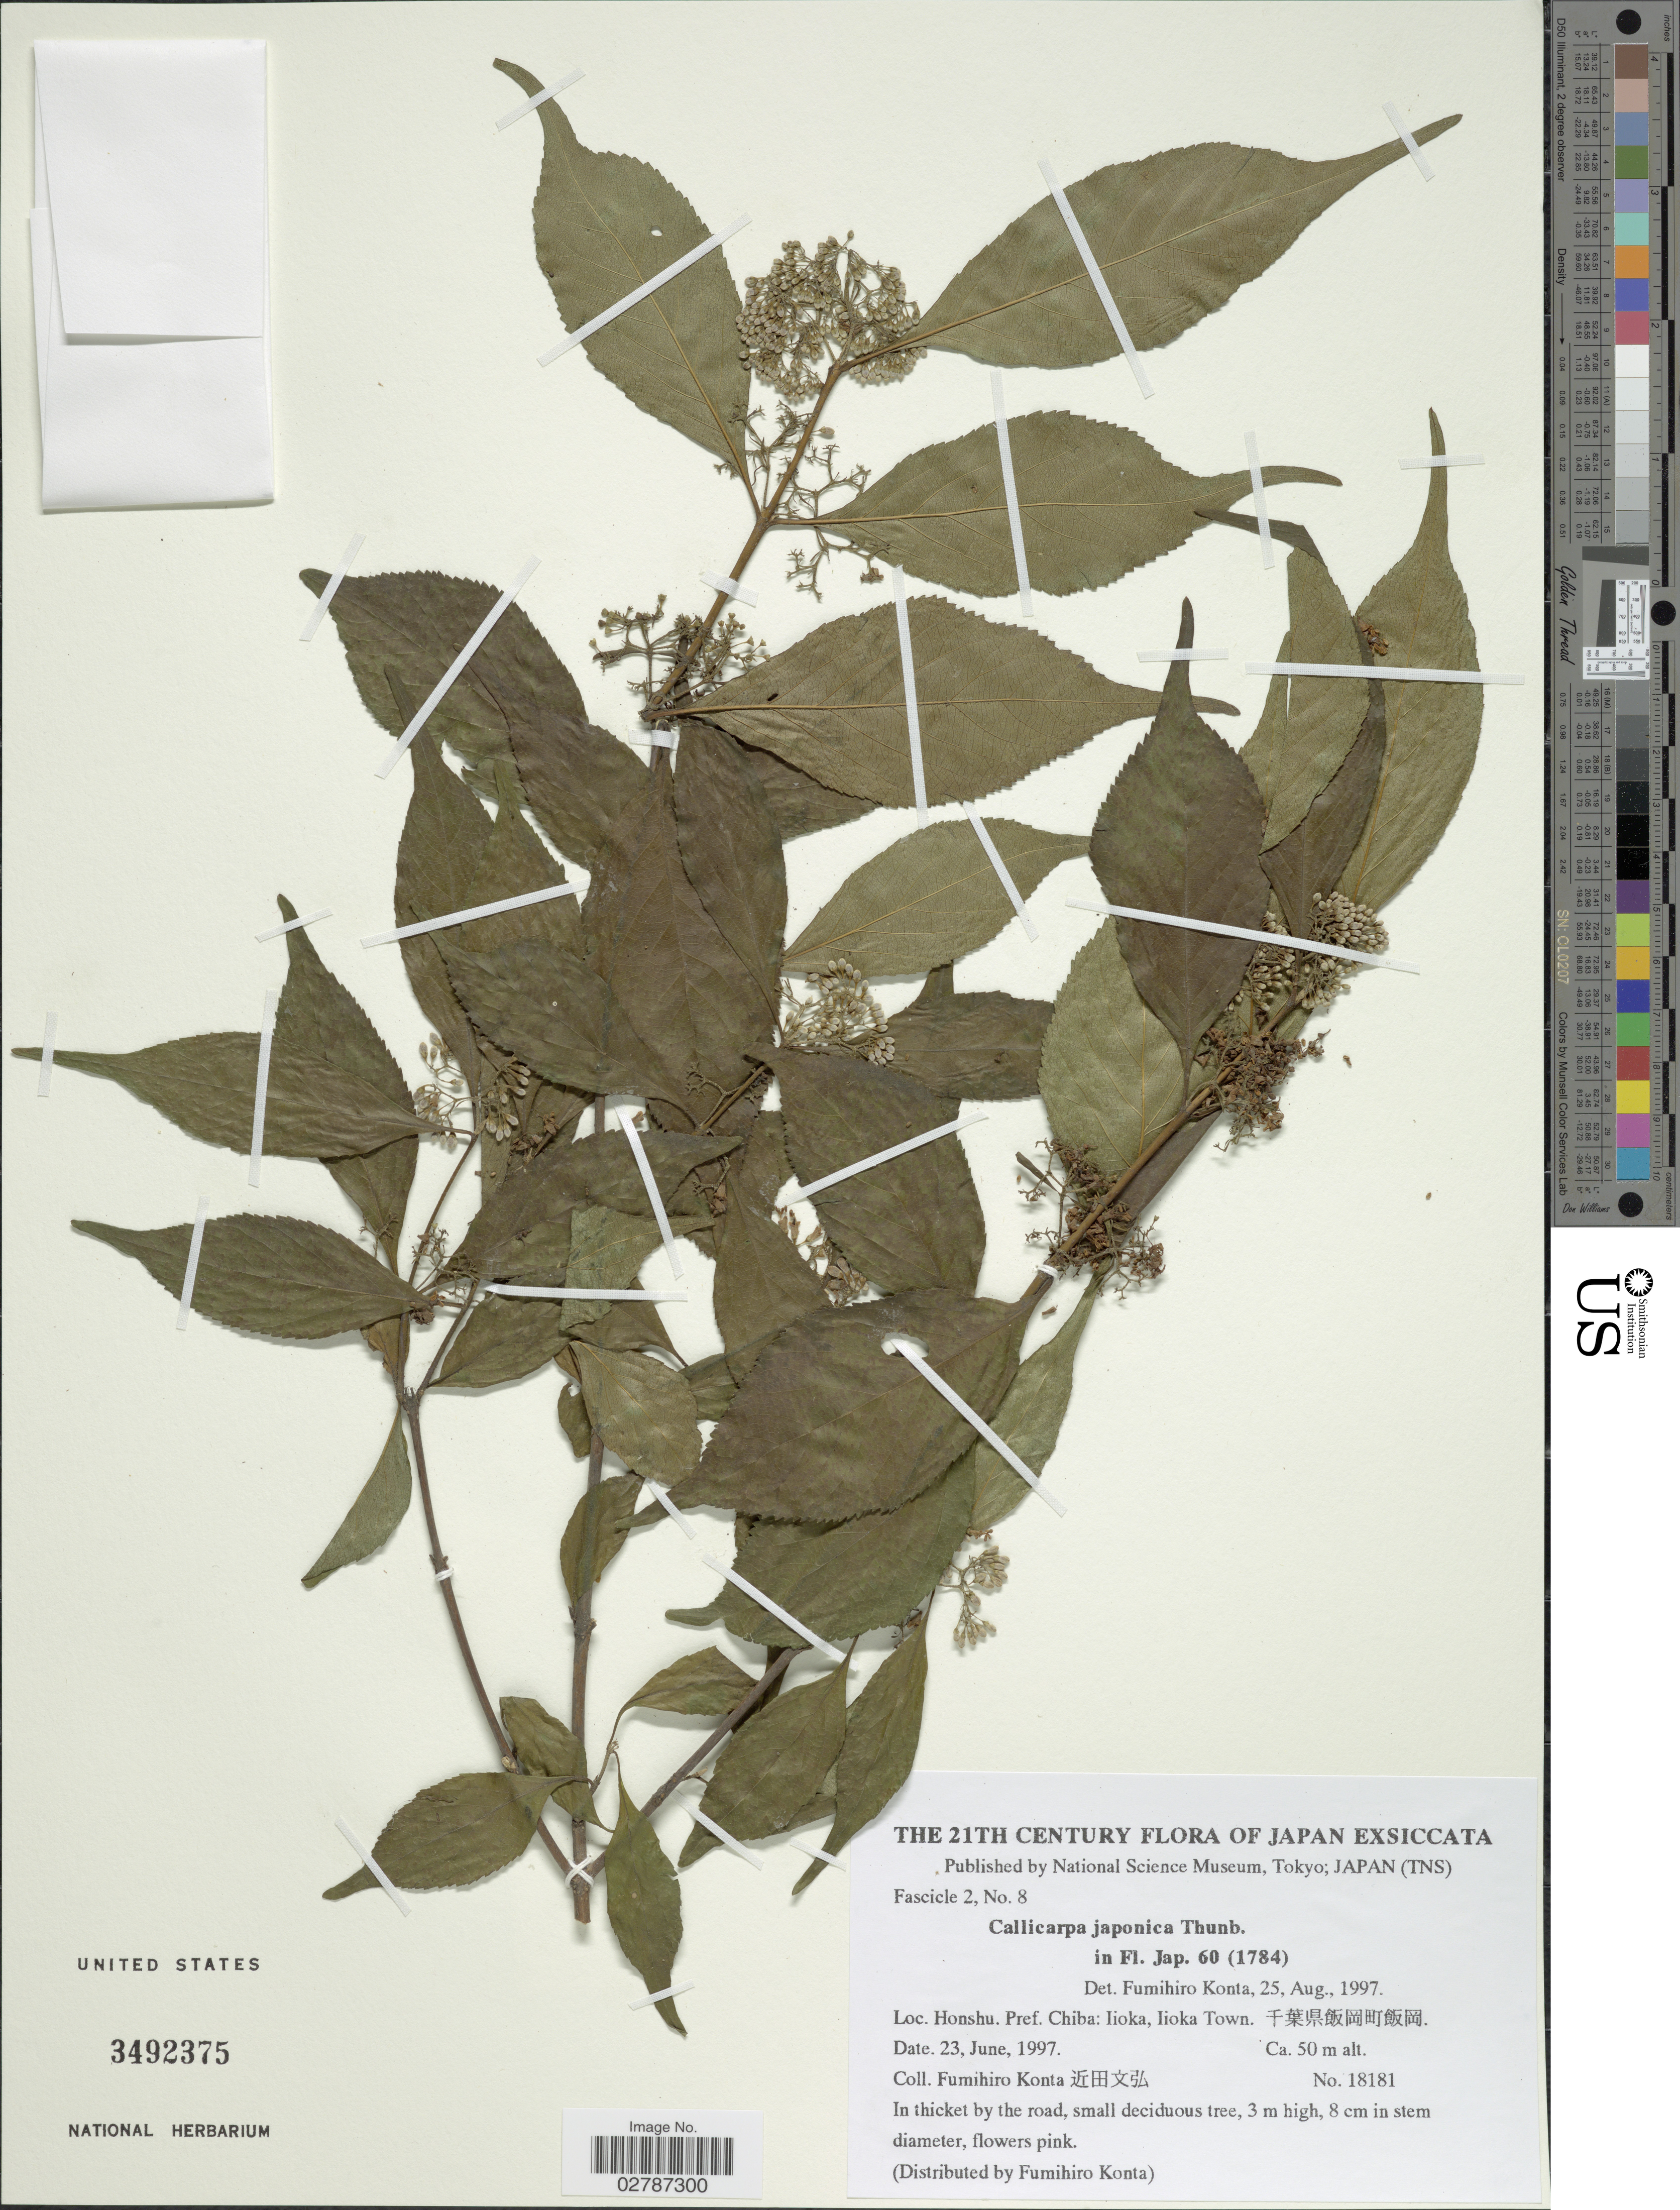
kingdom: Plantae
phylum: Tracheophyta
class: Magnoliopsida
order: Lamiales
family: Lamiaceae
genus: Callicarpa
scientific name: Callicarpa japonica var. japonica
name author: Thunb.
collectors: F. Konta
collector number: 18181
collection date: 1997-06-23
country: Japan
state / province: Tiba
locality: Honshu. Pref. Chiba: Iioka, Iioka Town. X.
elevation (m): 50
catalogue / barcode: US 3492375